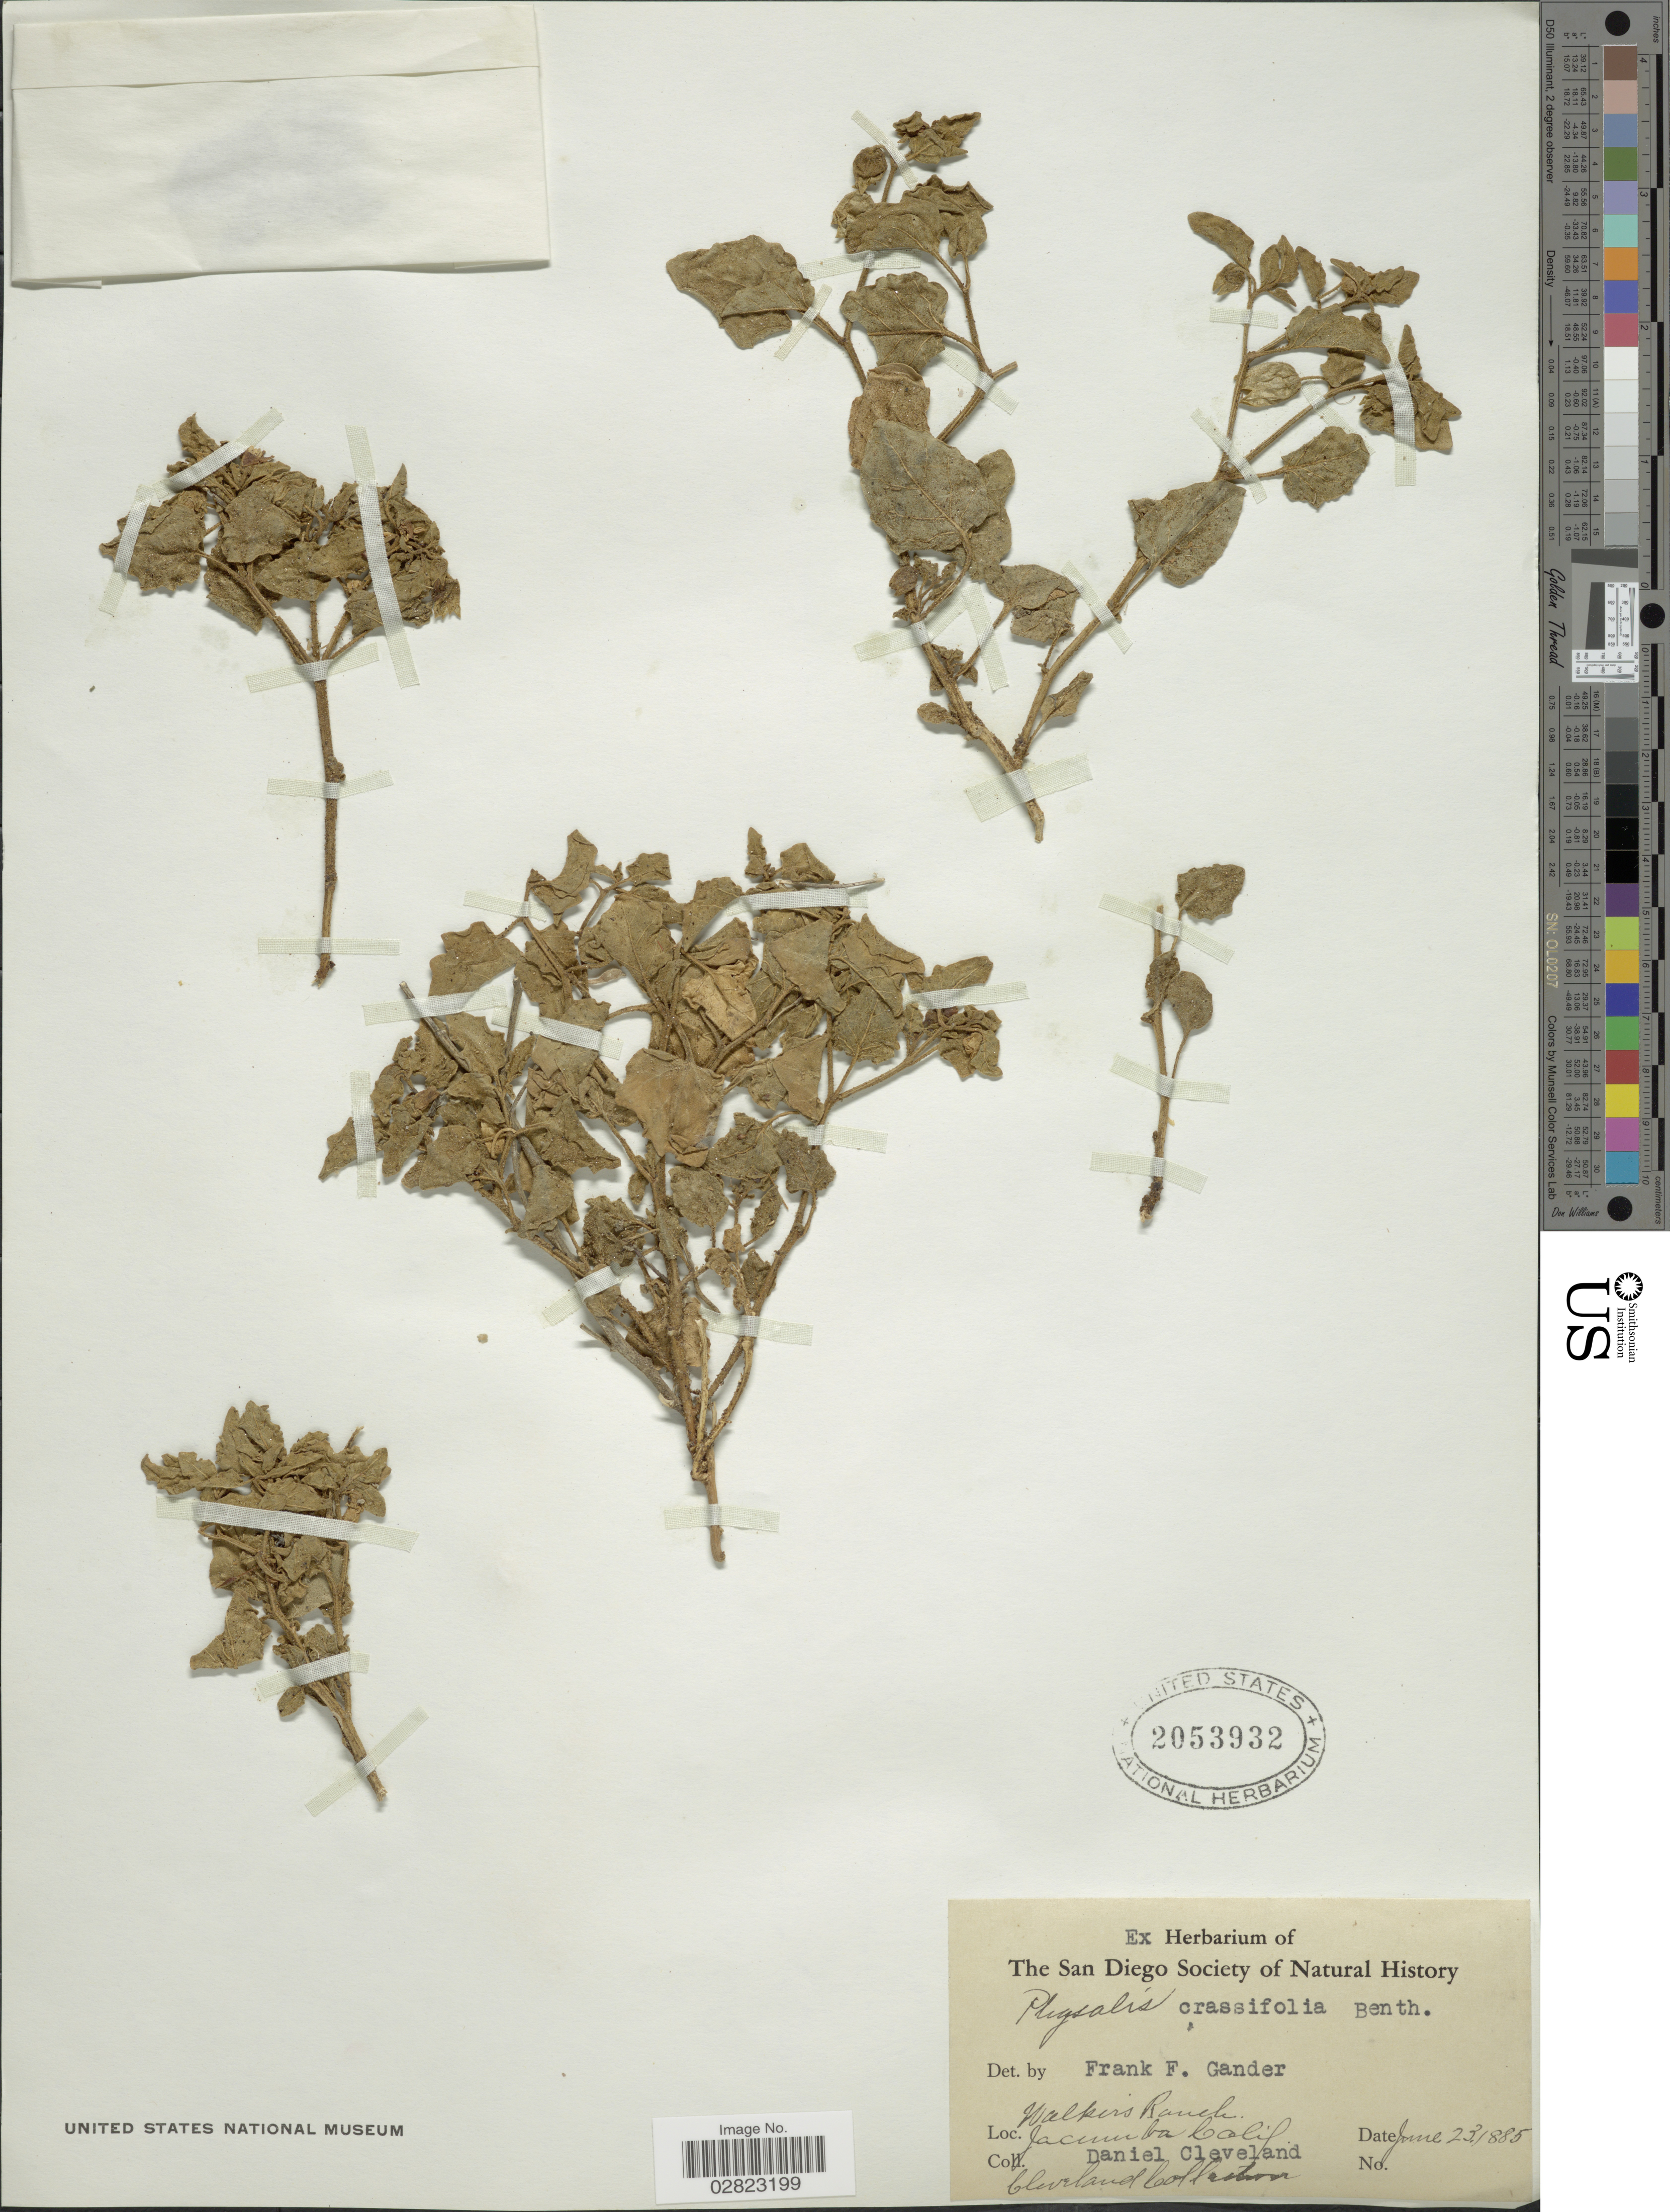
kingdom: Plantae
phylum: Tracheophyta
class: Magnoliopsida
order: Solanales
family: Solanaceae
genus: Physalis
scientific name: Physalis crassifolia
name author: Benth.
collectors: D. Cleveland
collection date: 1885-06-23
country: United States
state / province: California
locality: Walkers Rancg. Jacumba.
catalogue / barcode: US 2053932